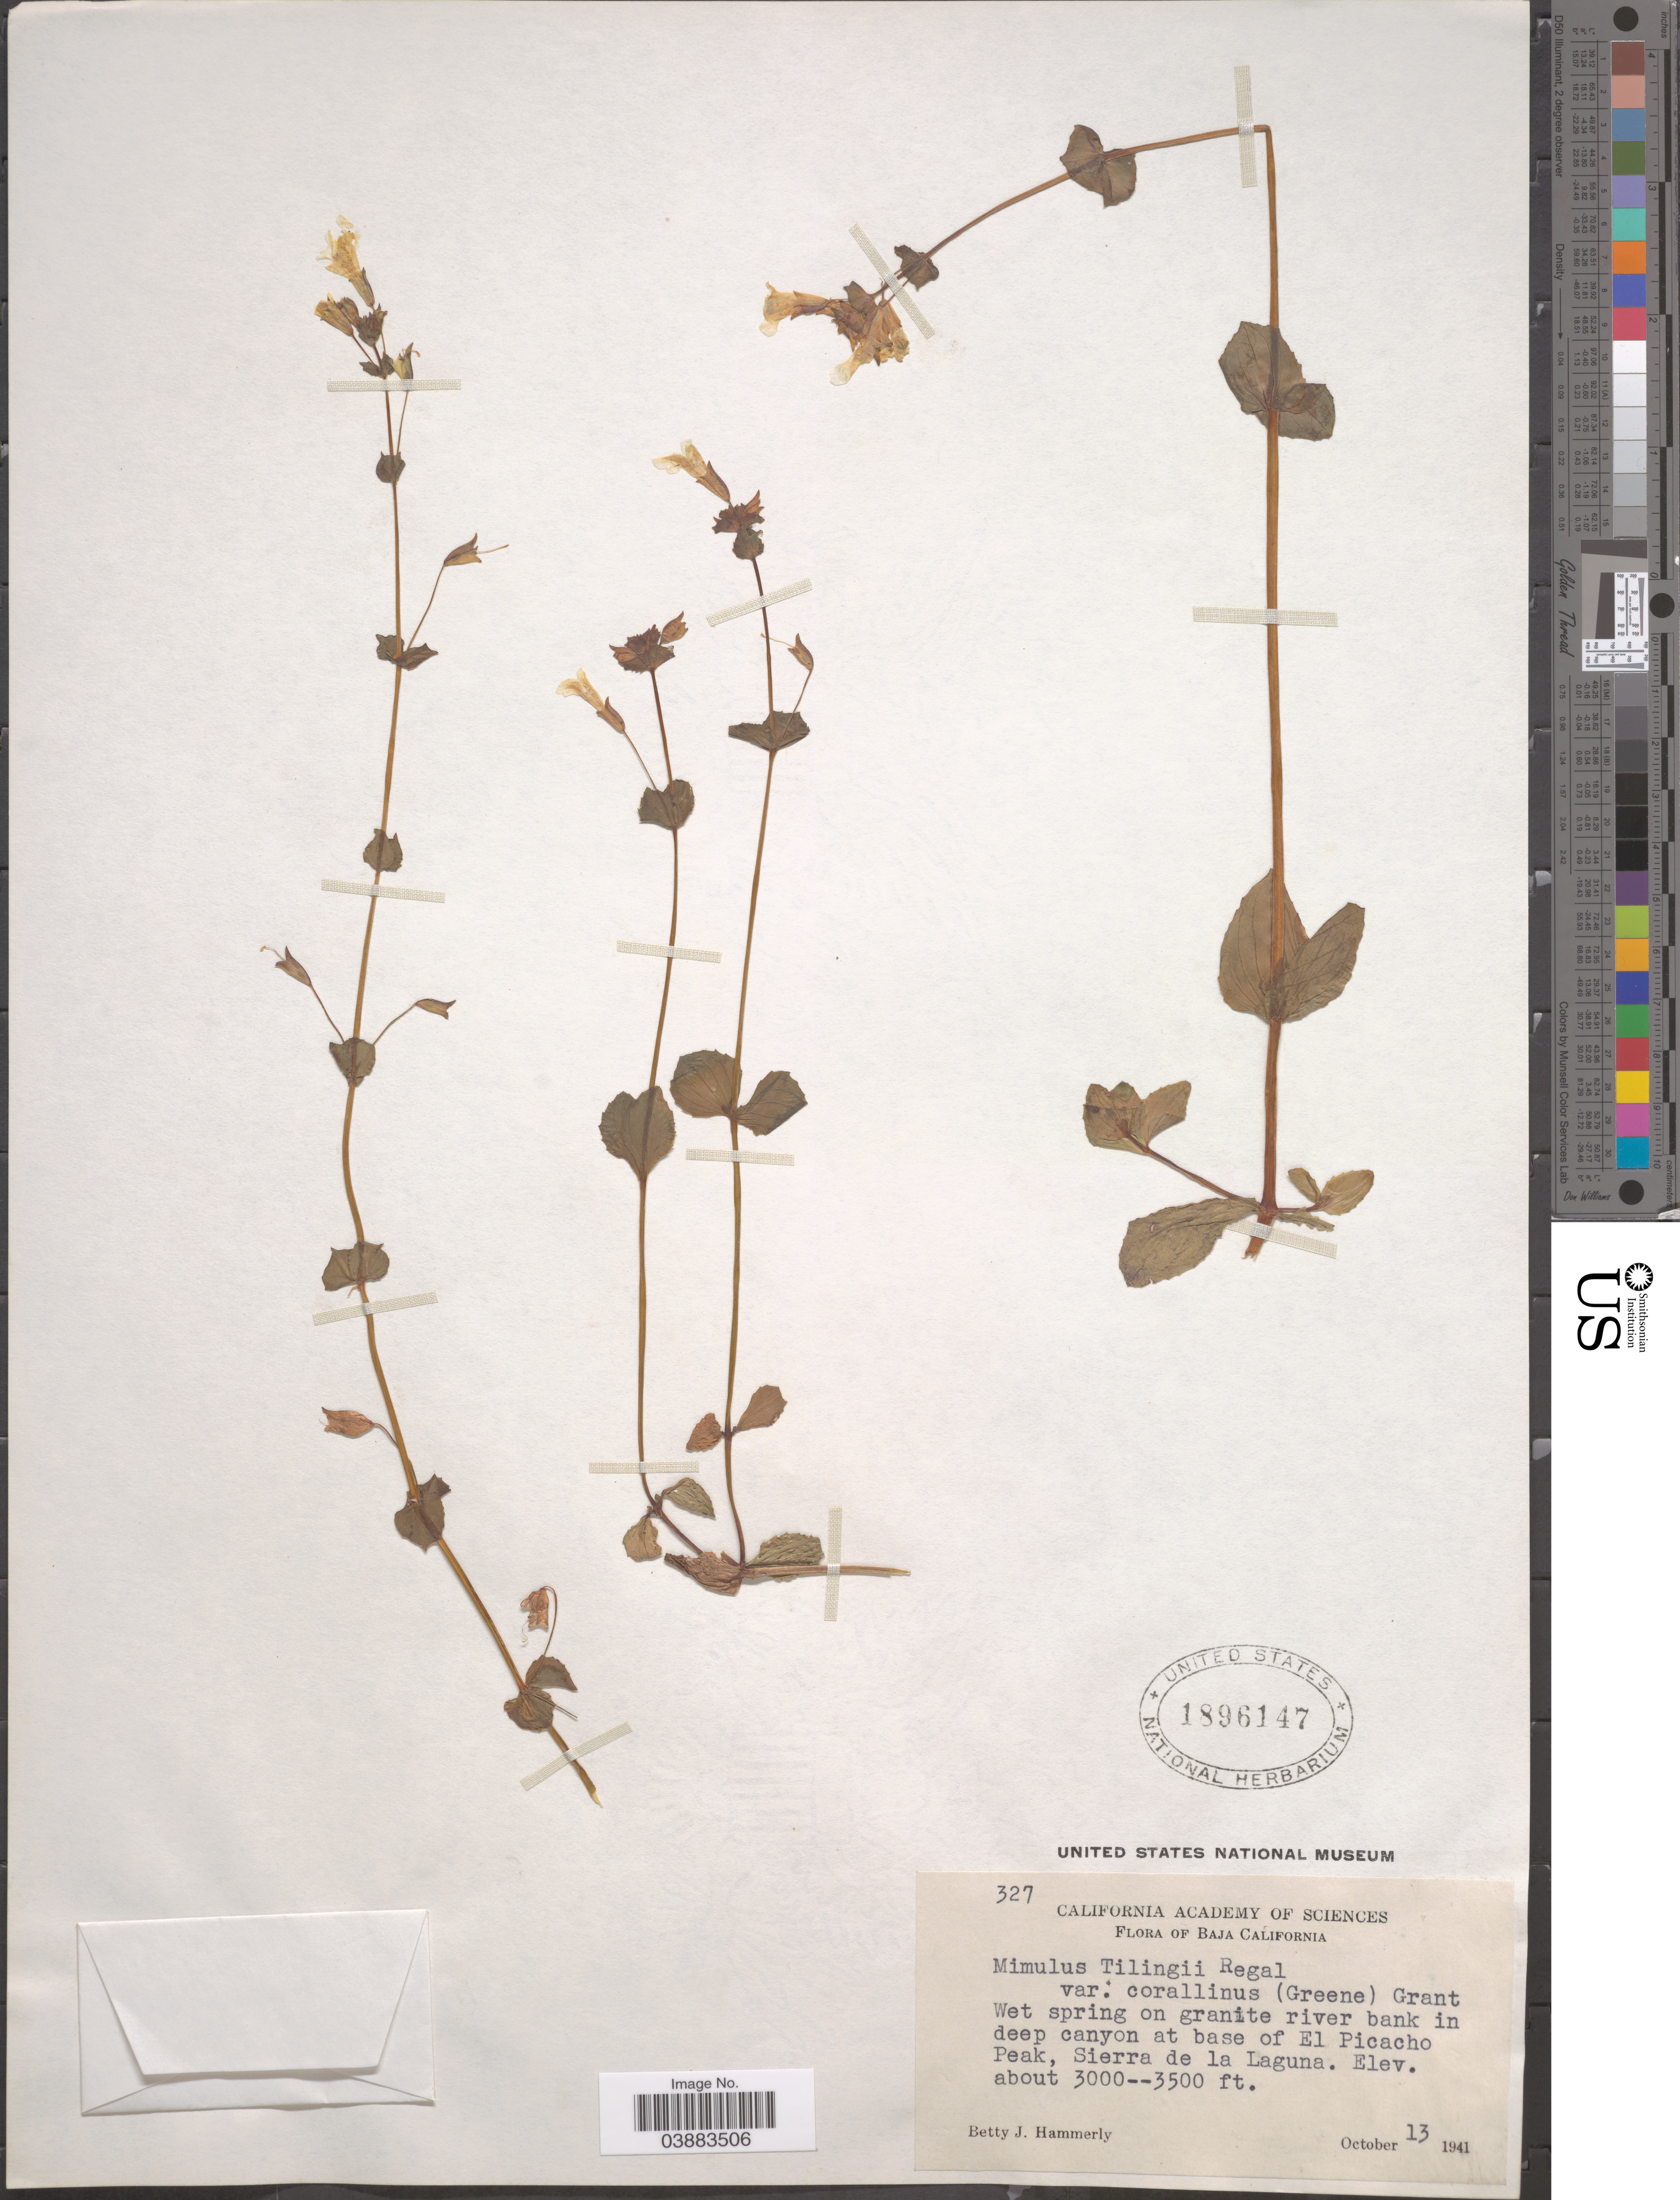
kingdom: Plantae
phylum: Tracheophyta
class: Magnoliopsida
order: Lamiales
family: Phrymaceae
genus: Mimulus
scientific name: Mimulus tilingii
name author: Regel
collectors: B. J. Hammerly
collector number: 327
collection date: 1941-10-13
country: Mexico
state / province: Baja California Sur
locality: In deep canyon at base of El Picacho Peak, Sierra de la Laguna.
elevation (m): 914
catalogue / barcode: US 1896147